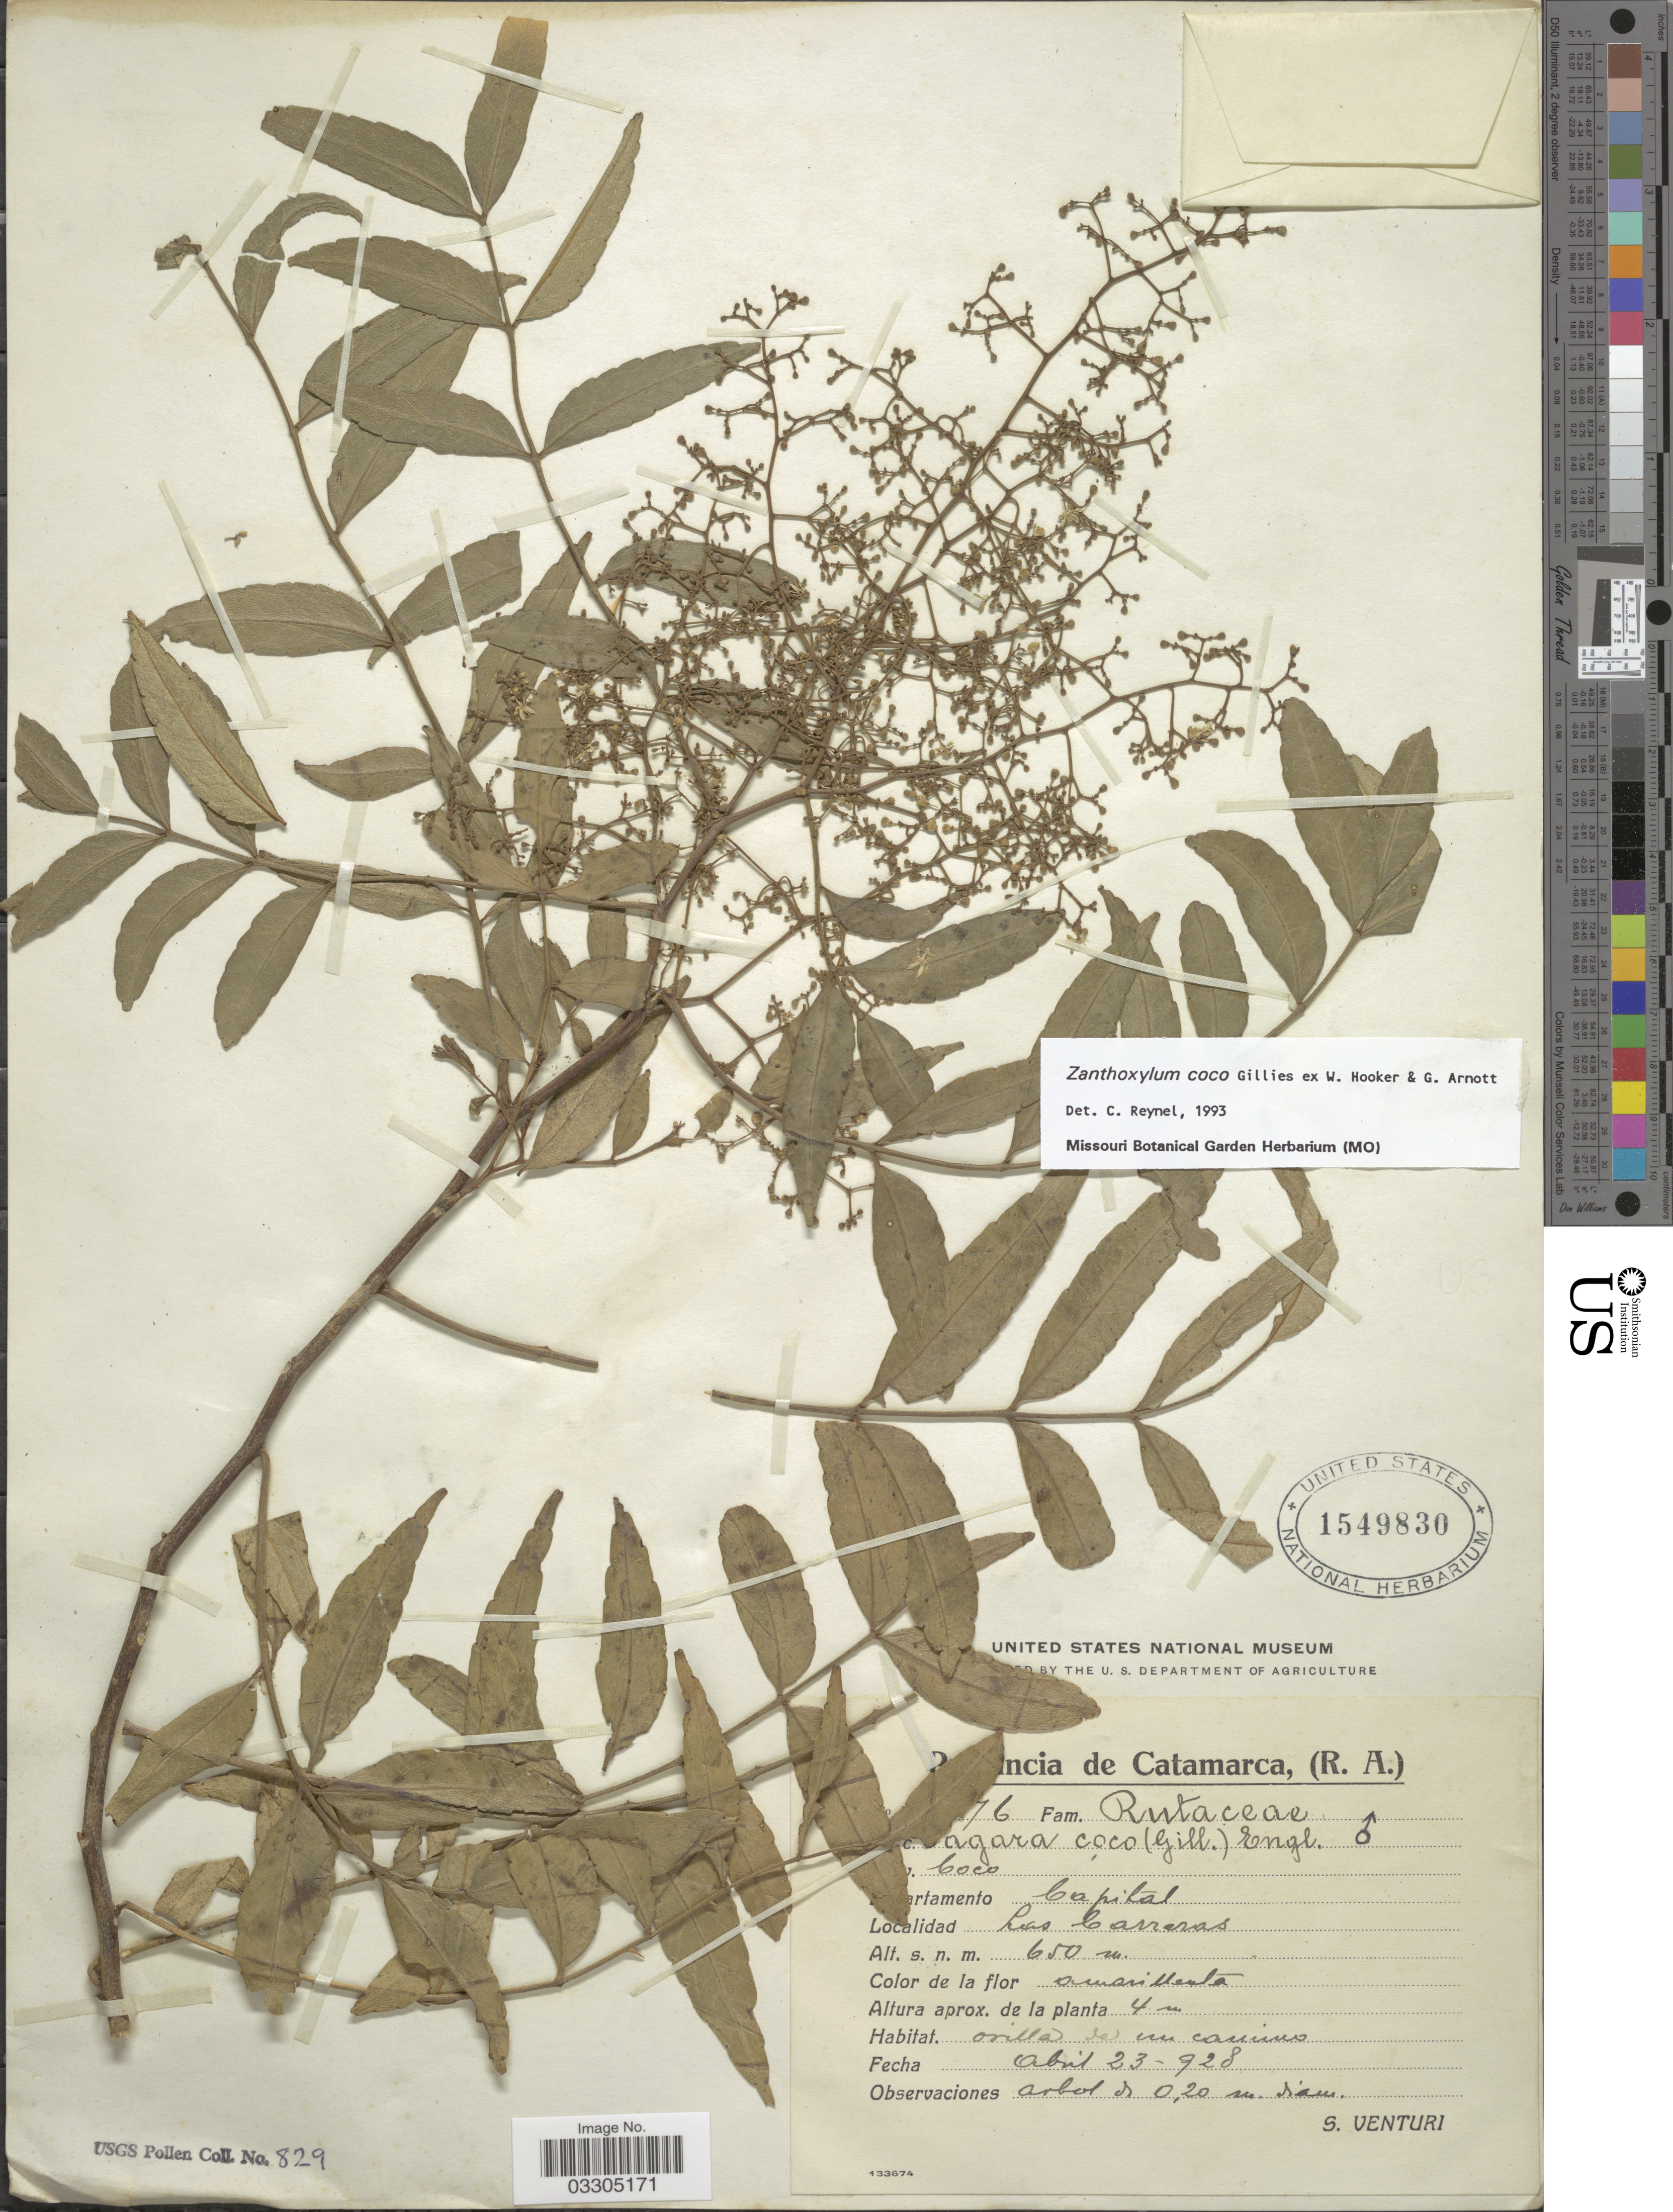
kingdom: Plantae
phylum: Tracheophyta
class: Magnoliopsida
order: Sapindales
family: Rutaceae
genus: Zanthoxylum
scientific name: Zanthoxylum coco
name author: Hook. & Arn.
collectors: S. Venturi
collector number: !76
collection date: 1928-04-23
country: Argentina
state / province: Catamarca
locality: Departemento Capital, Las Carreras.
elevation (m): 650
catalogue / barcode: US 1549830